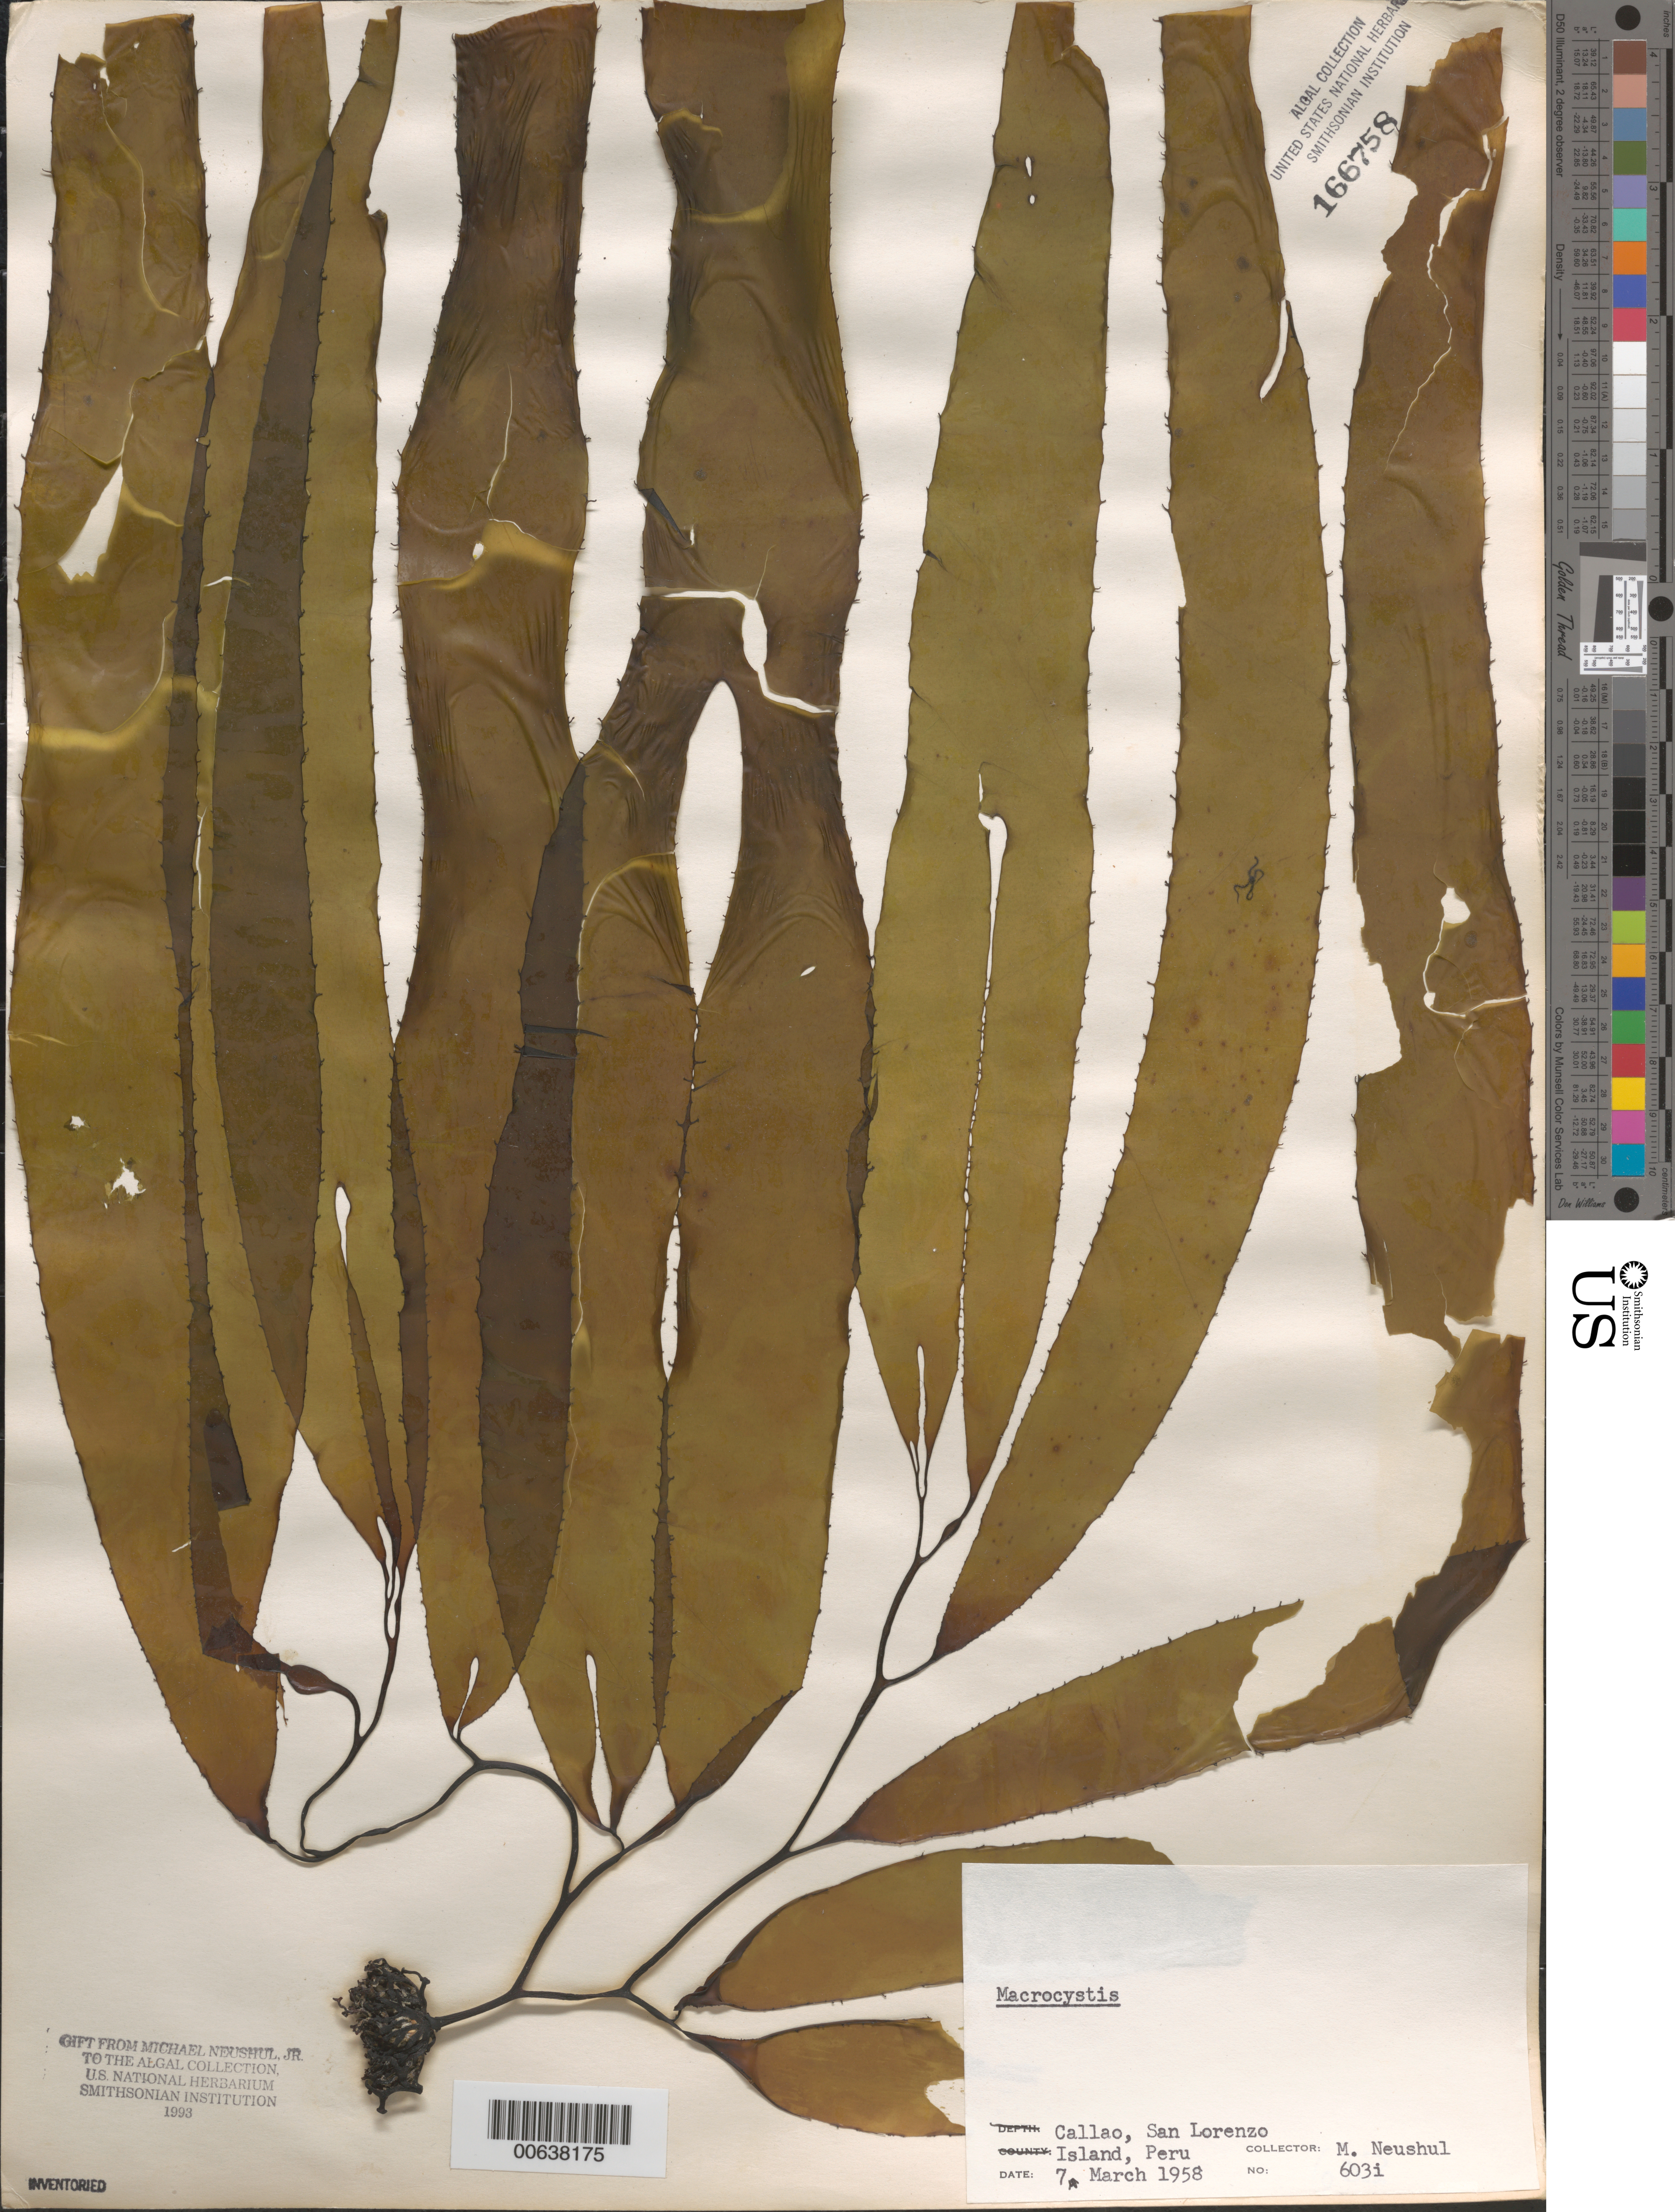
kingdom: Chromista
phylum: Ochrophyta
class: Phaeophyceae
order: Laminariales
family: Laminariaceae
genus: Macrocystis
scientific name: Macrocystis sp.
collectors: M. Neushul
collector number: Neushul 603i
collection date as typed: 07 Mar 1958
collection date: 1958-03-07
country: Peru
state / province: Callao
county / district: Callao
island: Isla San Lorenzo (San Lorenzo Island)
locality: Callao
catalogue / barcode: US 166758